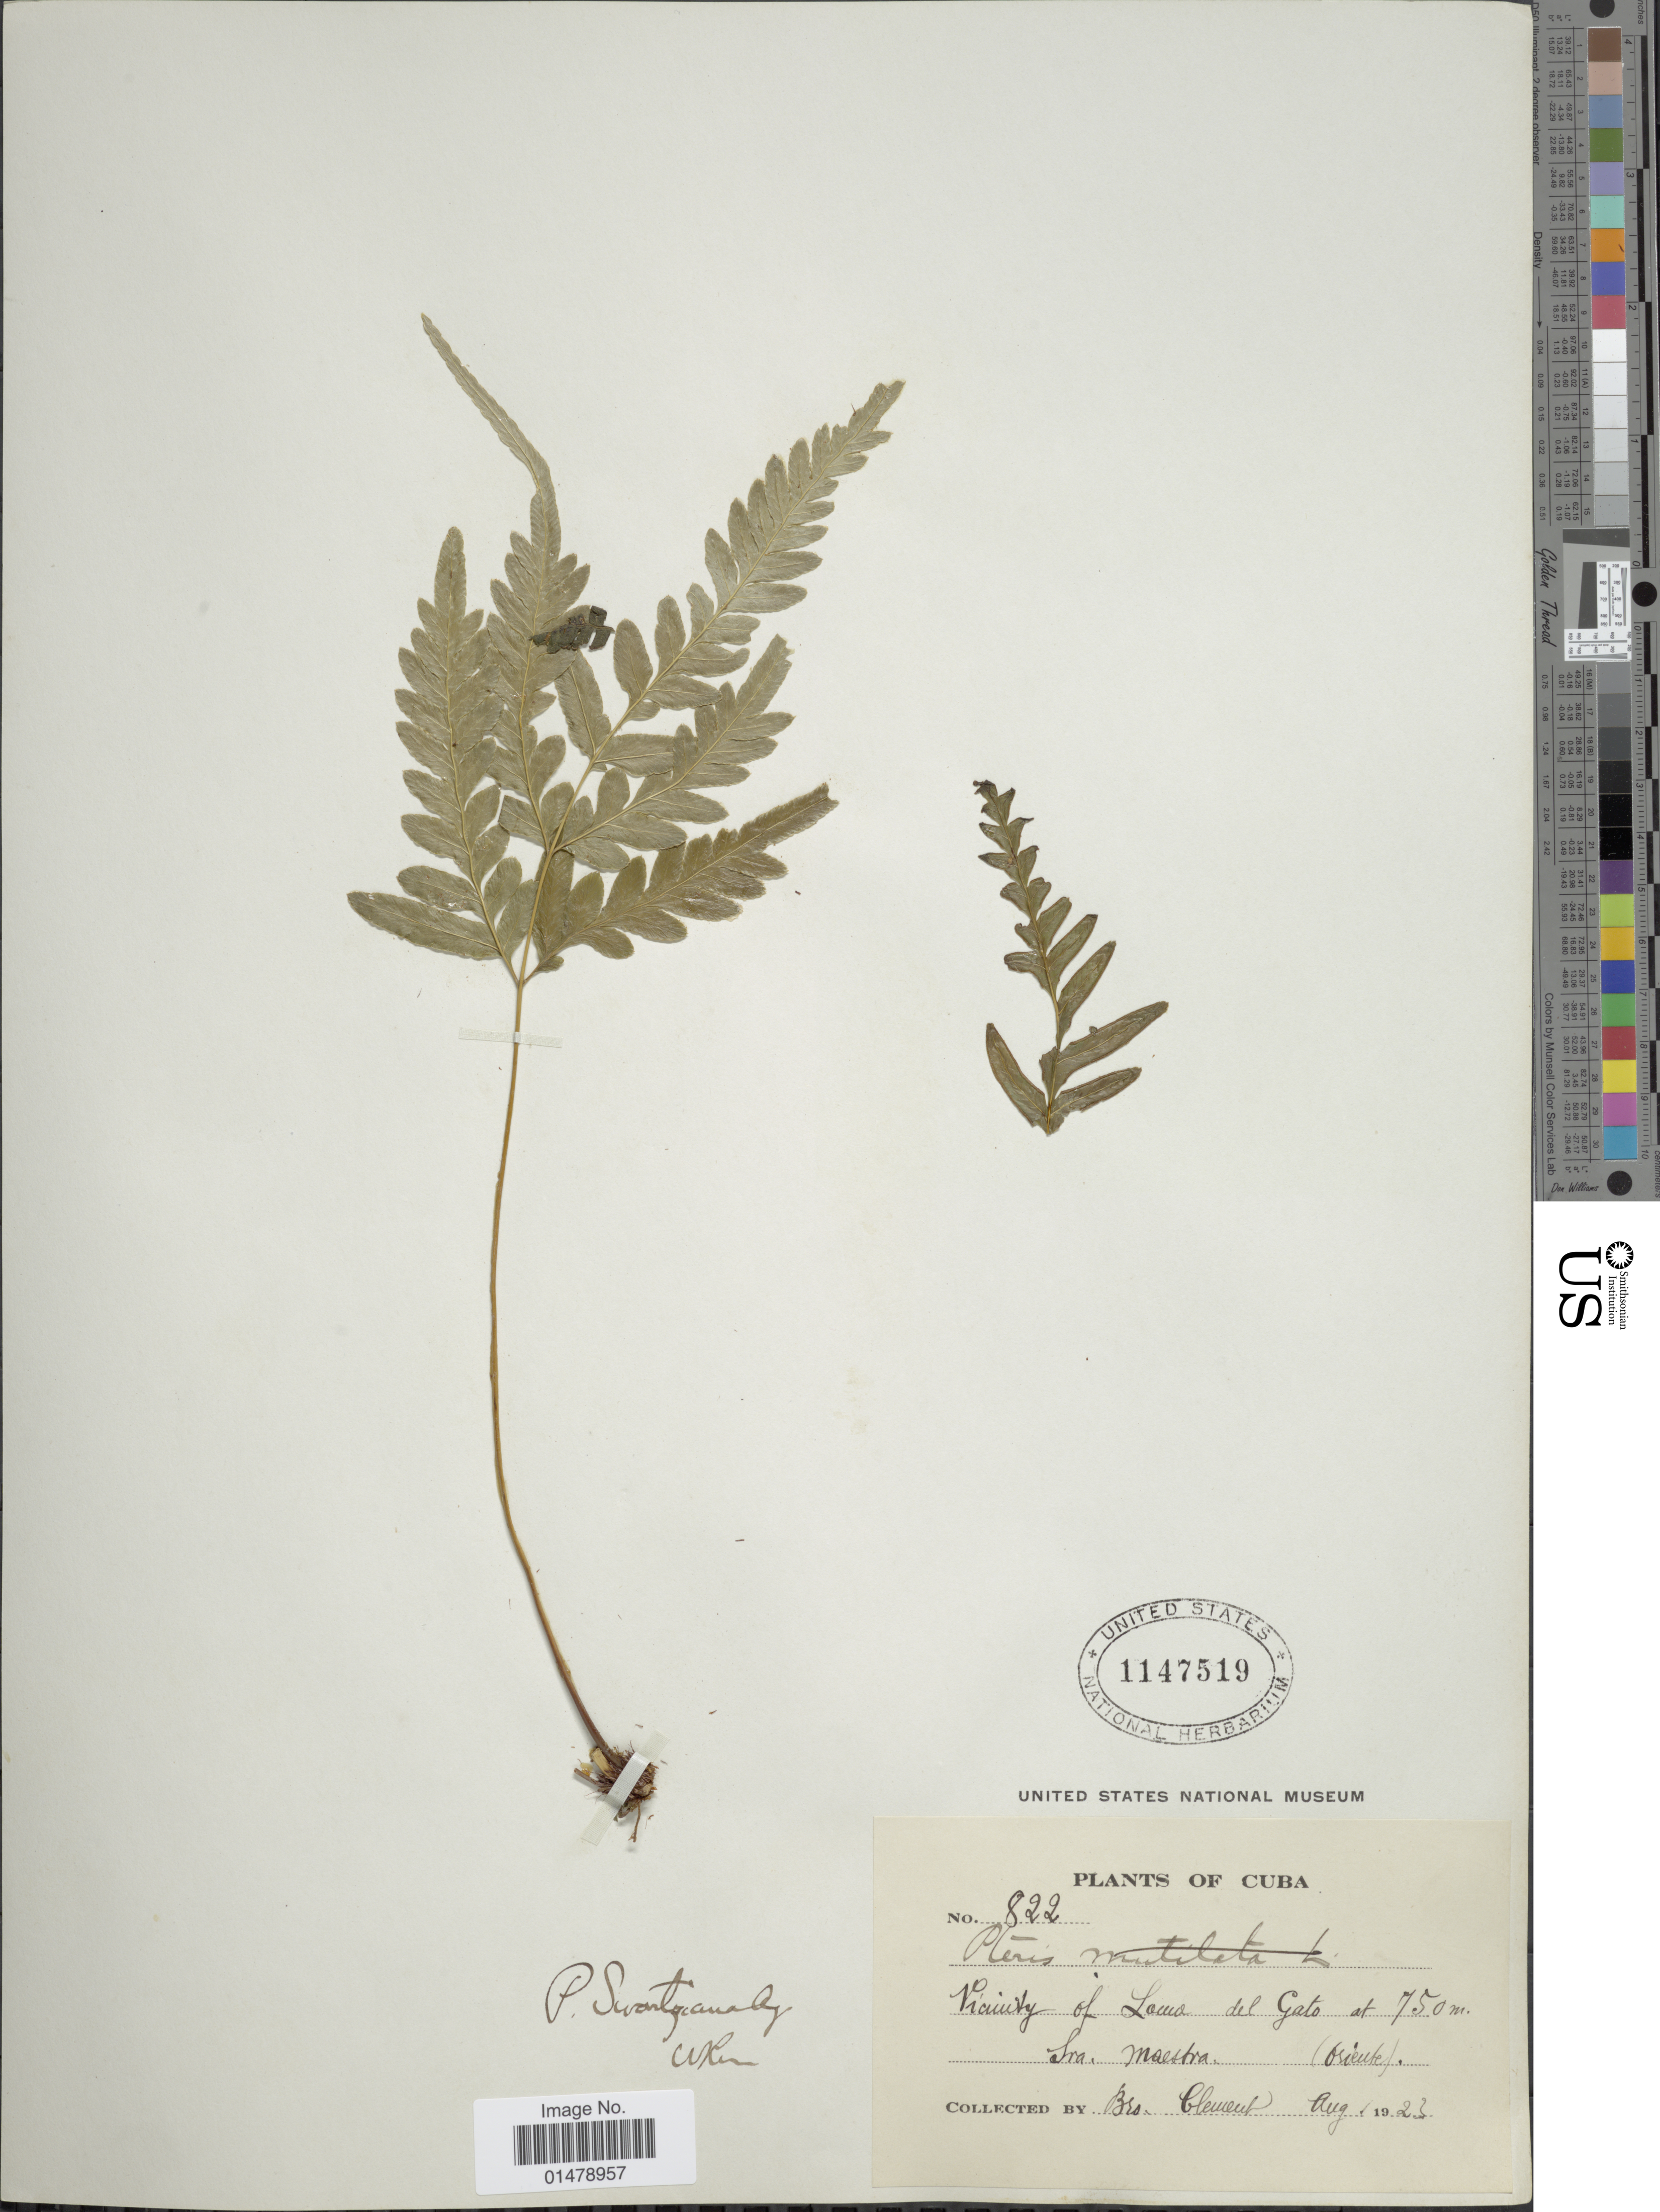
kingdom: Plantae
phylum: Tracheophyta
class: Polypodiopsida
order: Polypodiales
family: Pteridaceae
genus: Pteris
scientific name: Pteris swartziana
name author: J. Agardh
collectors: B. Clement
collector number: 822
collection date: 1923-08-01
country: Cuba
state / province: Oriente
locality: Vicinity of Loma del Gato. Sra. [Sierra] Maestra.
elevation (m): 750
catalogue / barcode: US 1147519